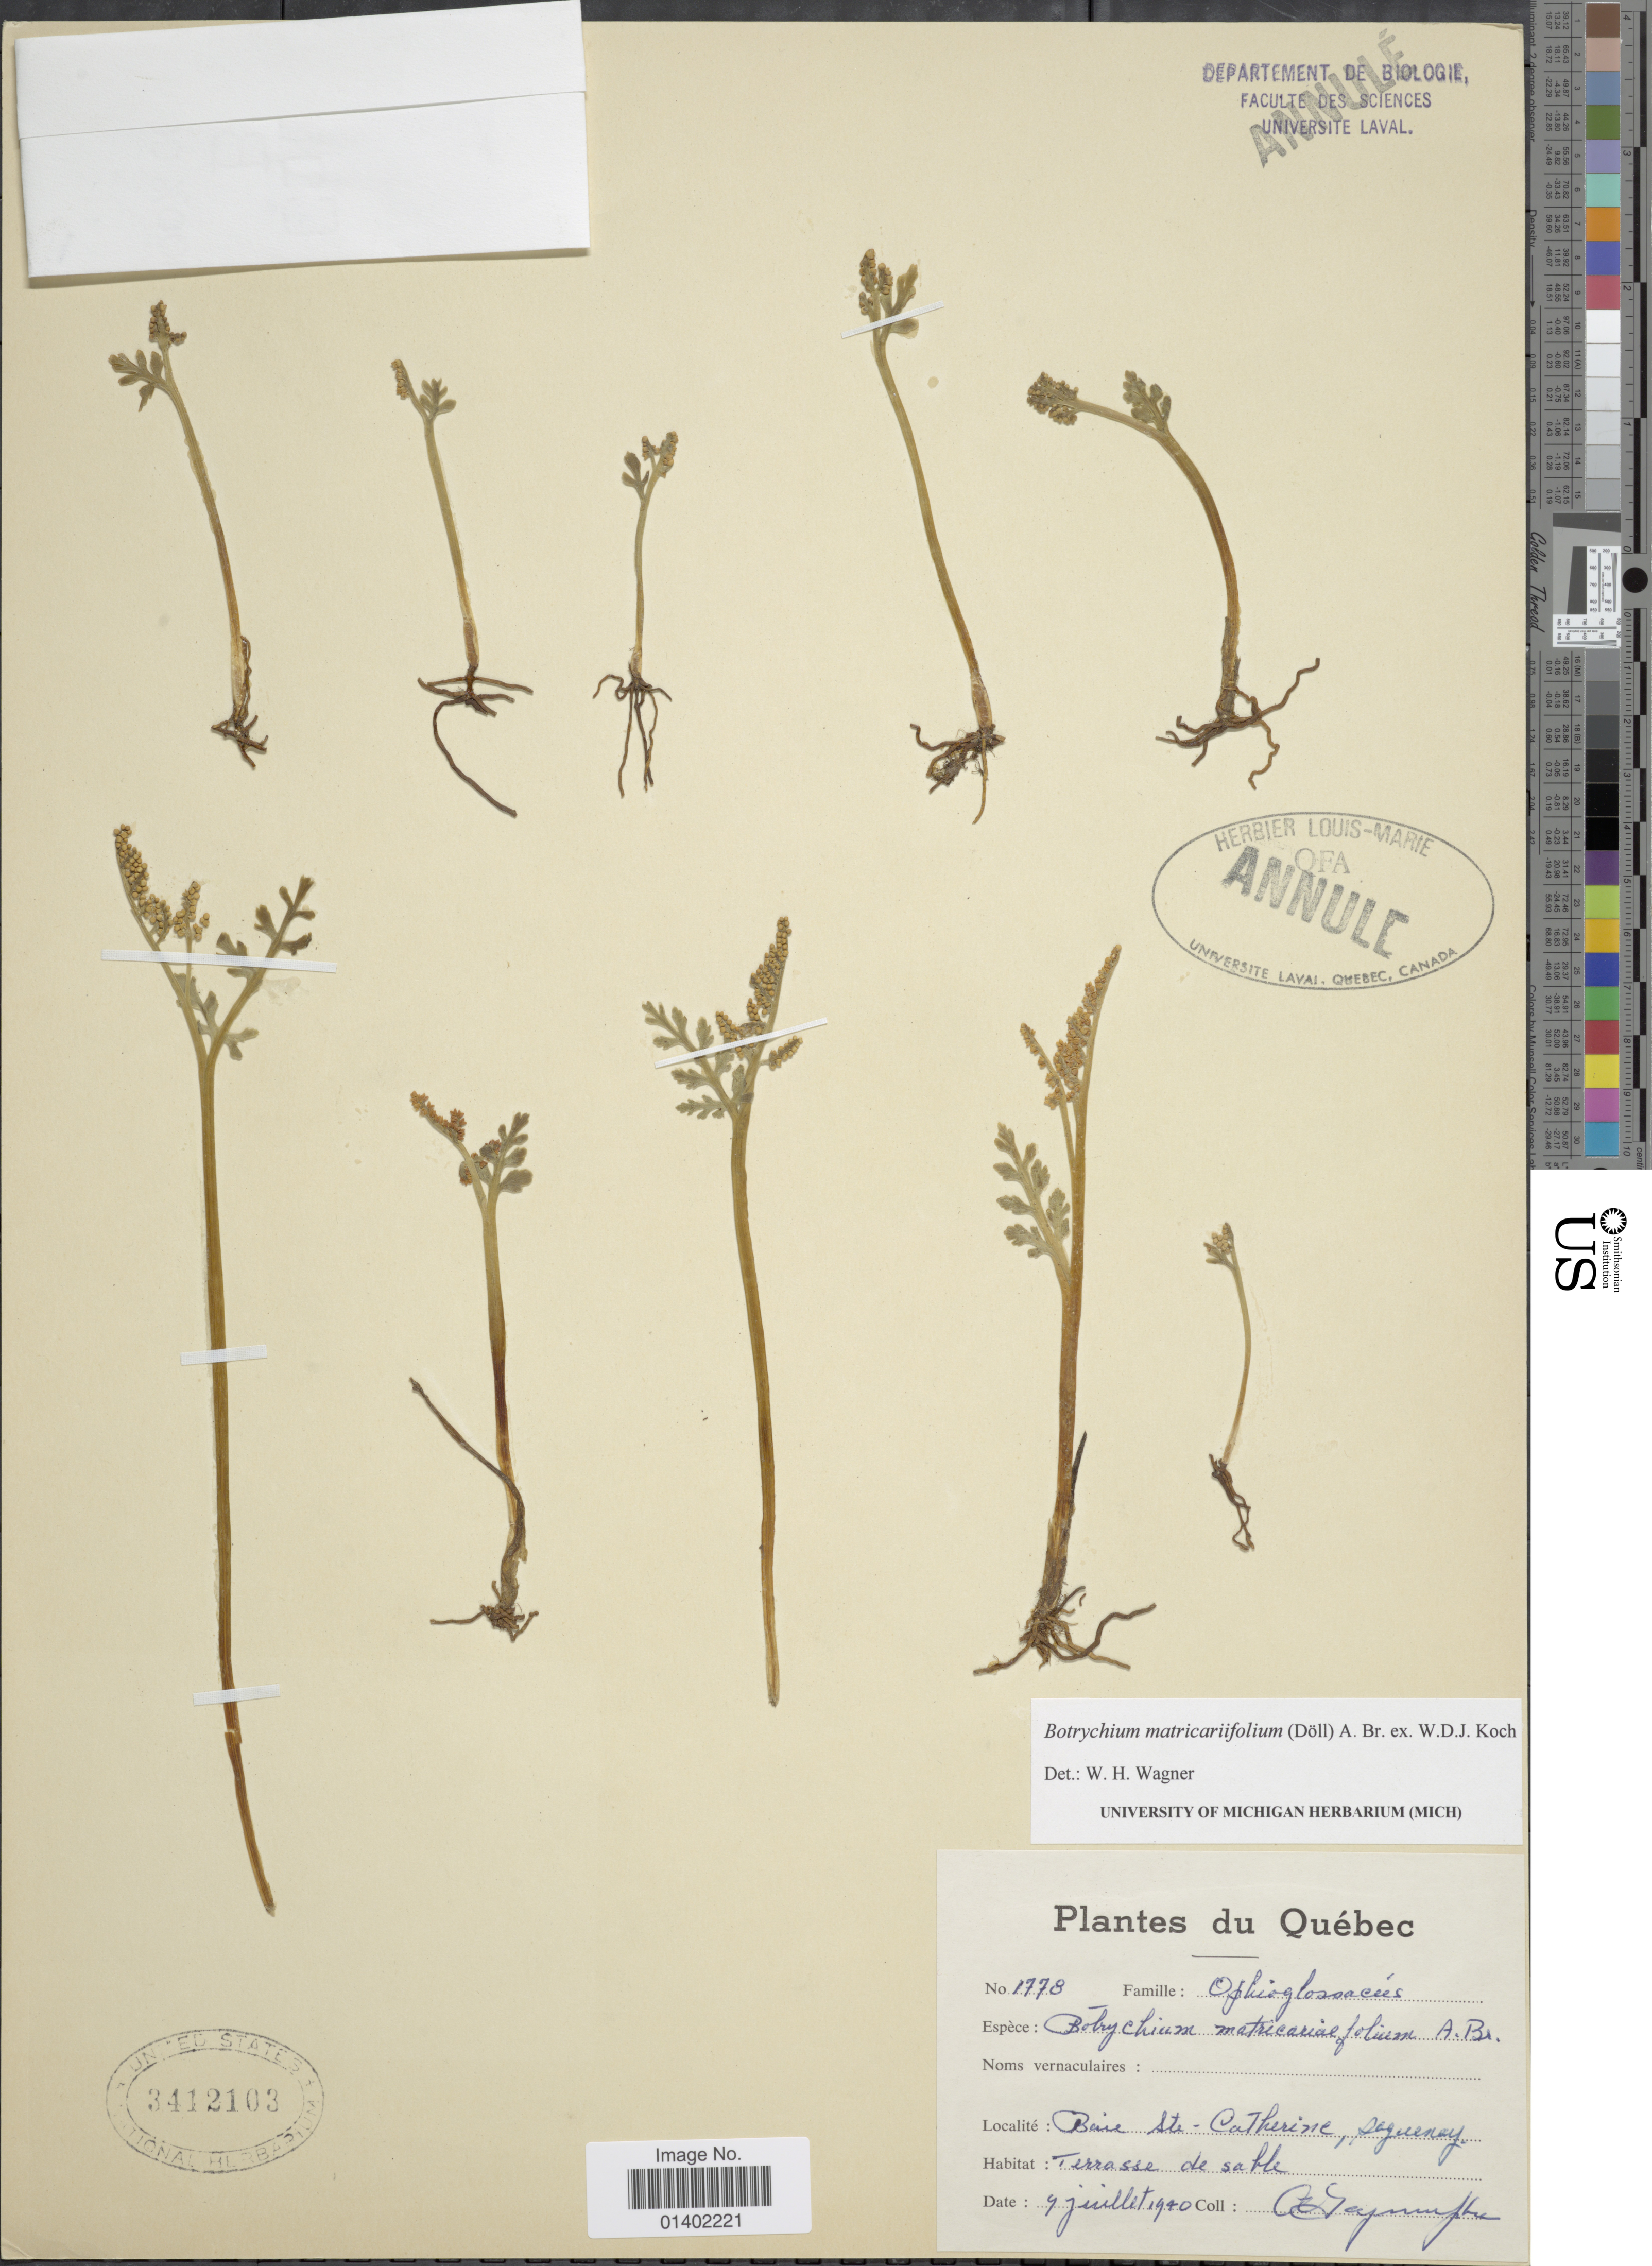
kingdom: Plantae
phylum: Tracheophyta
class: Polypodiopsida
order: Ophioglossales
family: Ophioglossaceae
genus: Botrychium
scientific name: Botrychium matricariifolium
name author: (A. Braun ex Dowell) A. Braun ex Koch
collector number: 1778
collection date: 1940-07-09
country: Canada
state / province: Quebec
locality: Baie Ste- Catherine, Saguenay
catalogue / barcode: US 3412103